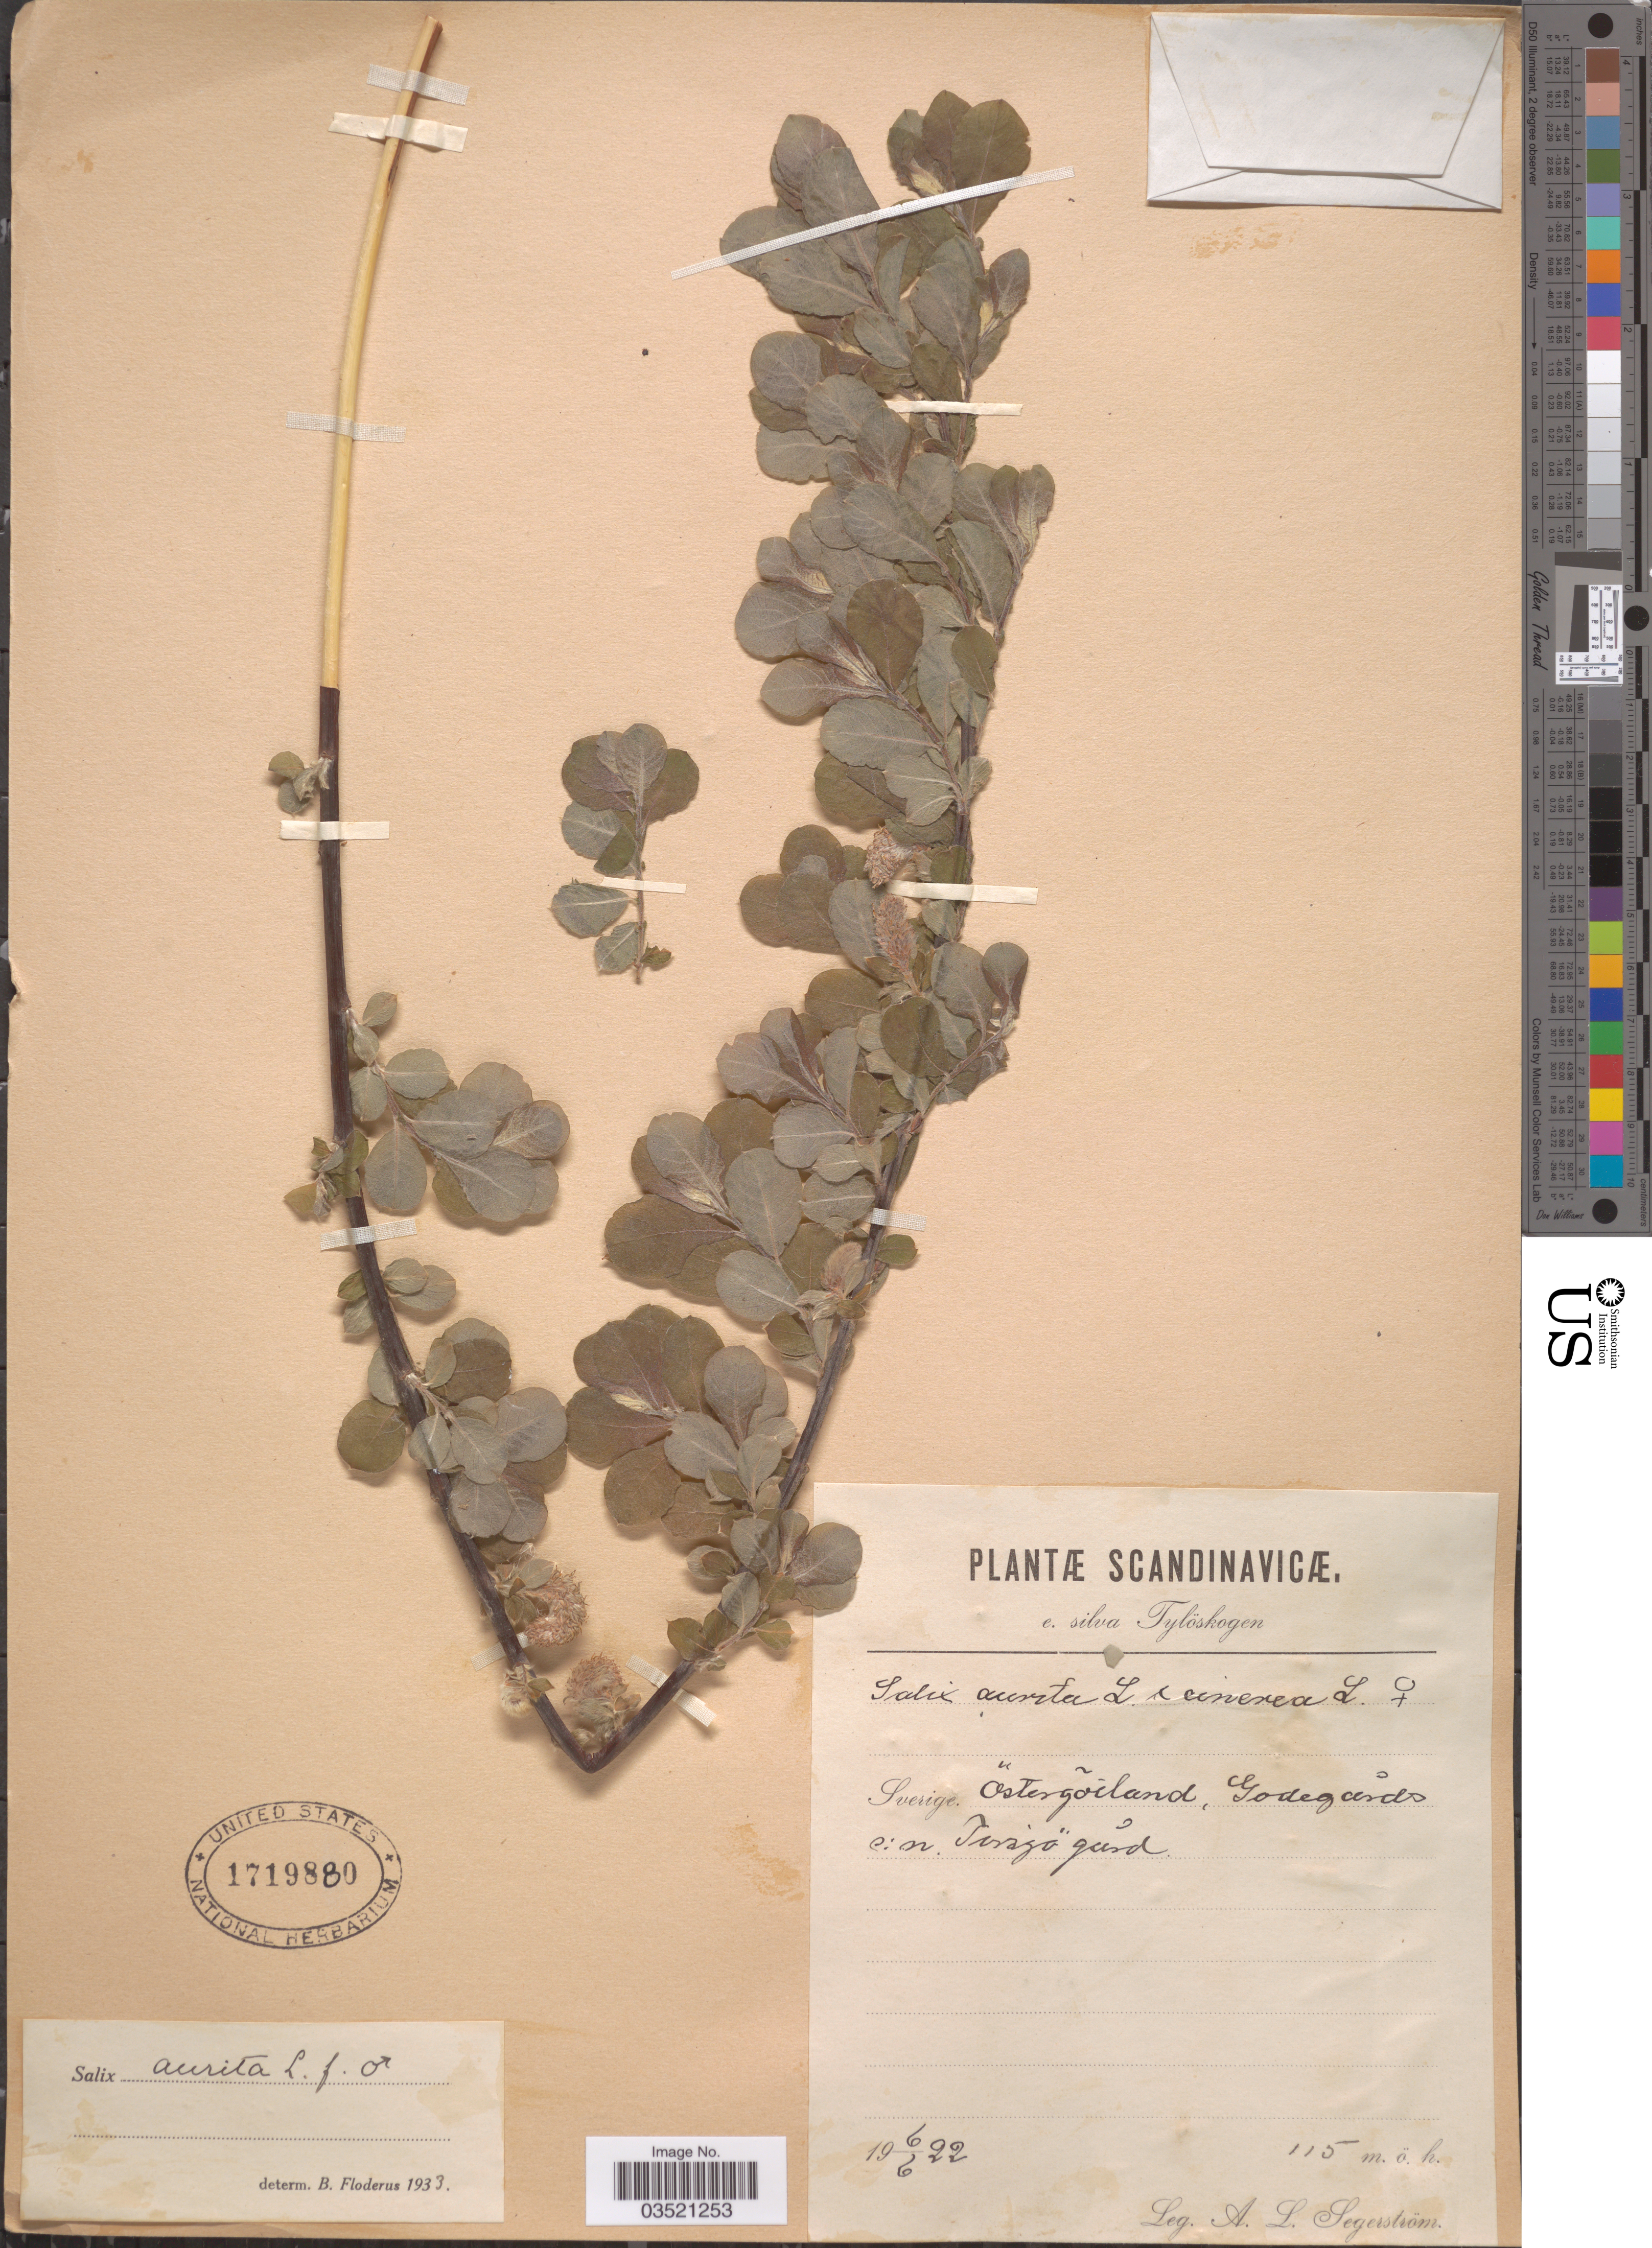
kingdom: Plantae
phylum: Tracheophyta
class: Magnoliopsida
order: Malpighiales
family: Salicaceae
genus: Salix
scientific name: Salix aurita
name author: L.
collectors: A. Segerström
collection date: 1922-06-06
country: Sweden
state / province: Östergötland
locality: Scandinavicæ. Sverige. Östergotland, Godegårds s:n Torsjögård.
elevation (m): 115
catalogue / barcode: US 1719880